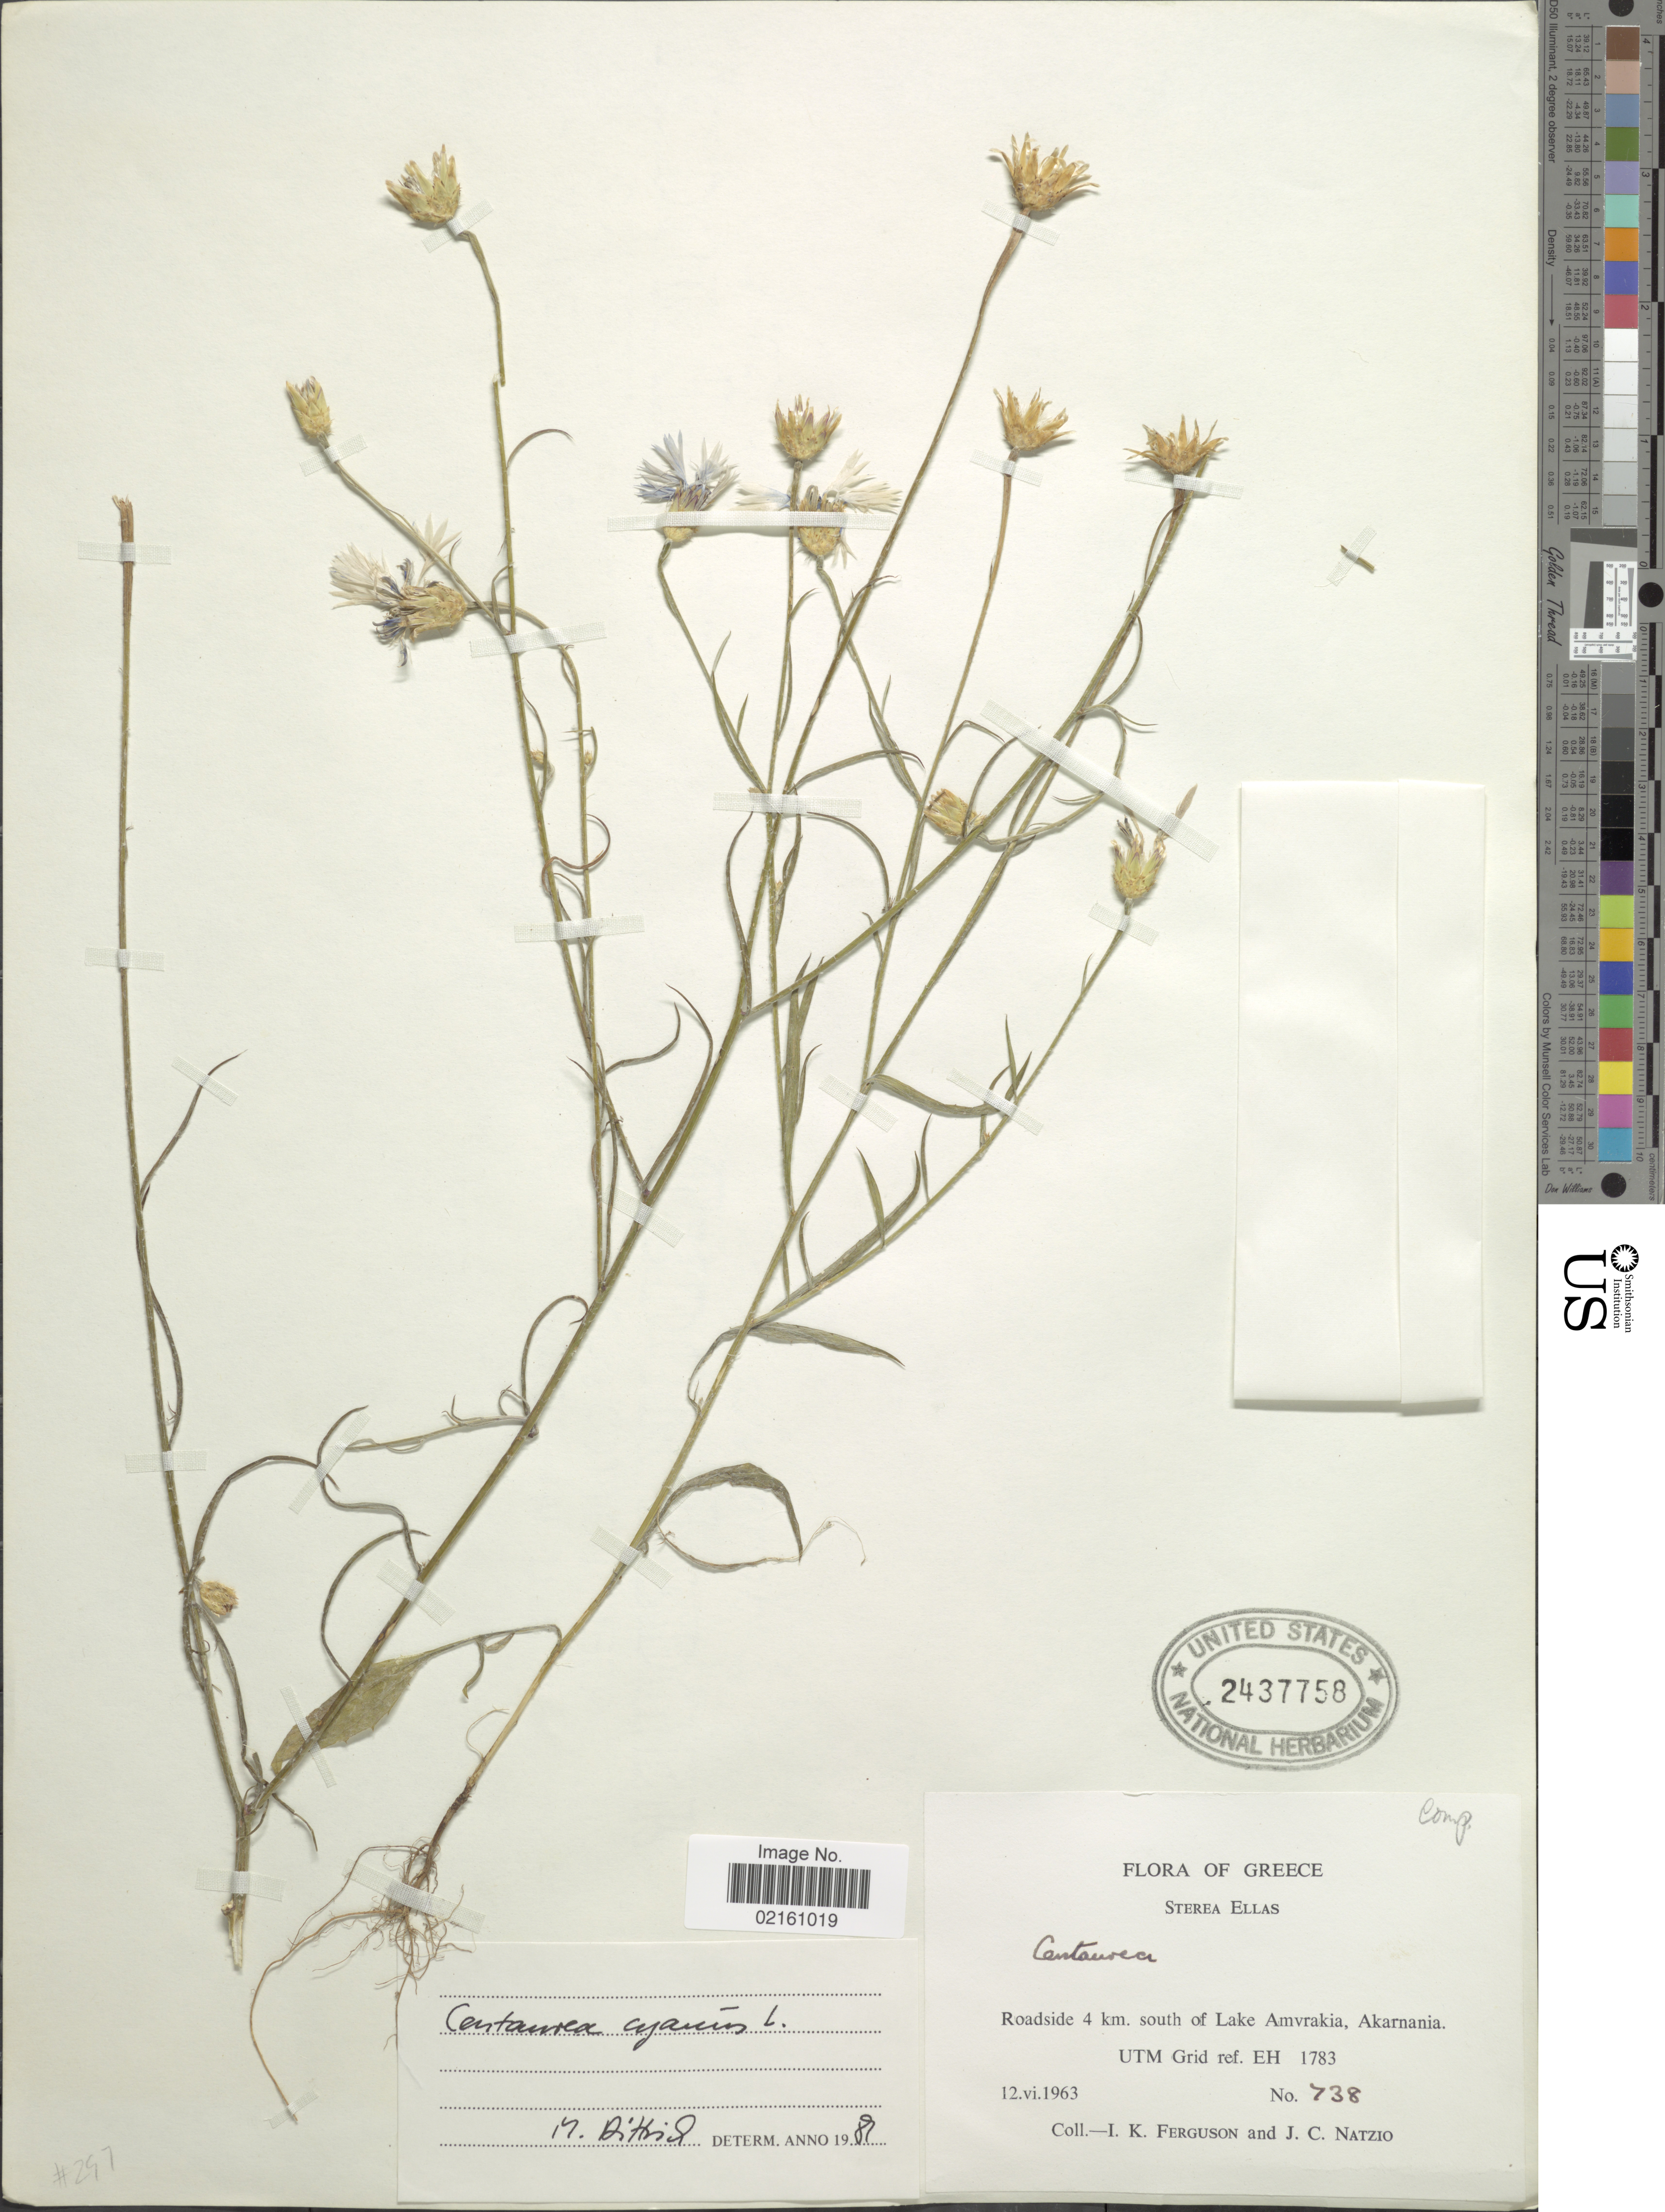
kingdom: Plantae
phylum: Tracheophyta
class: Magnoliopsida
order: Asterales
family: Asteraceae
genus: Centaurea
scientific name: Centaurea cyanus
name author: L.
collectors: I. K. Ferguson & J. Natzio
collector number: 738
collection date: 1963-06-12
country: Greece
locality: Sterea Ellas, roadside 4 km south of Lake Amvrakia, Akarnania. UTM Grid Ref. EH 1783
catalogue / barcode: US 2437758